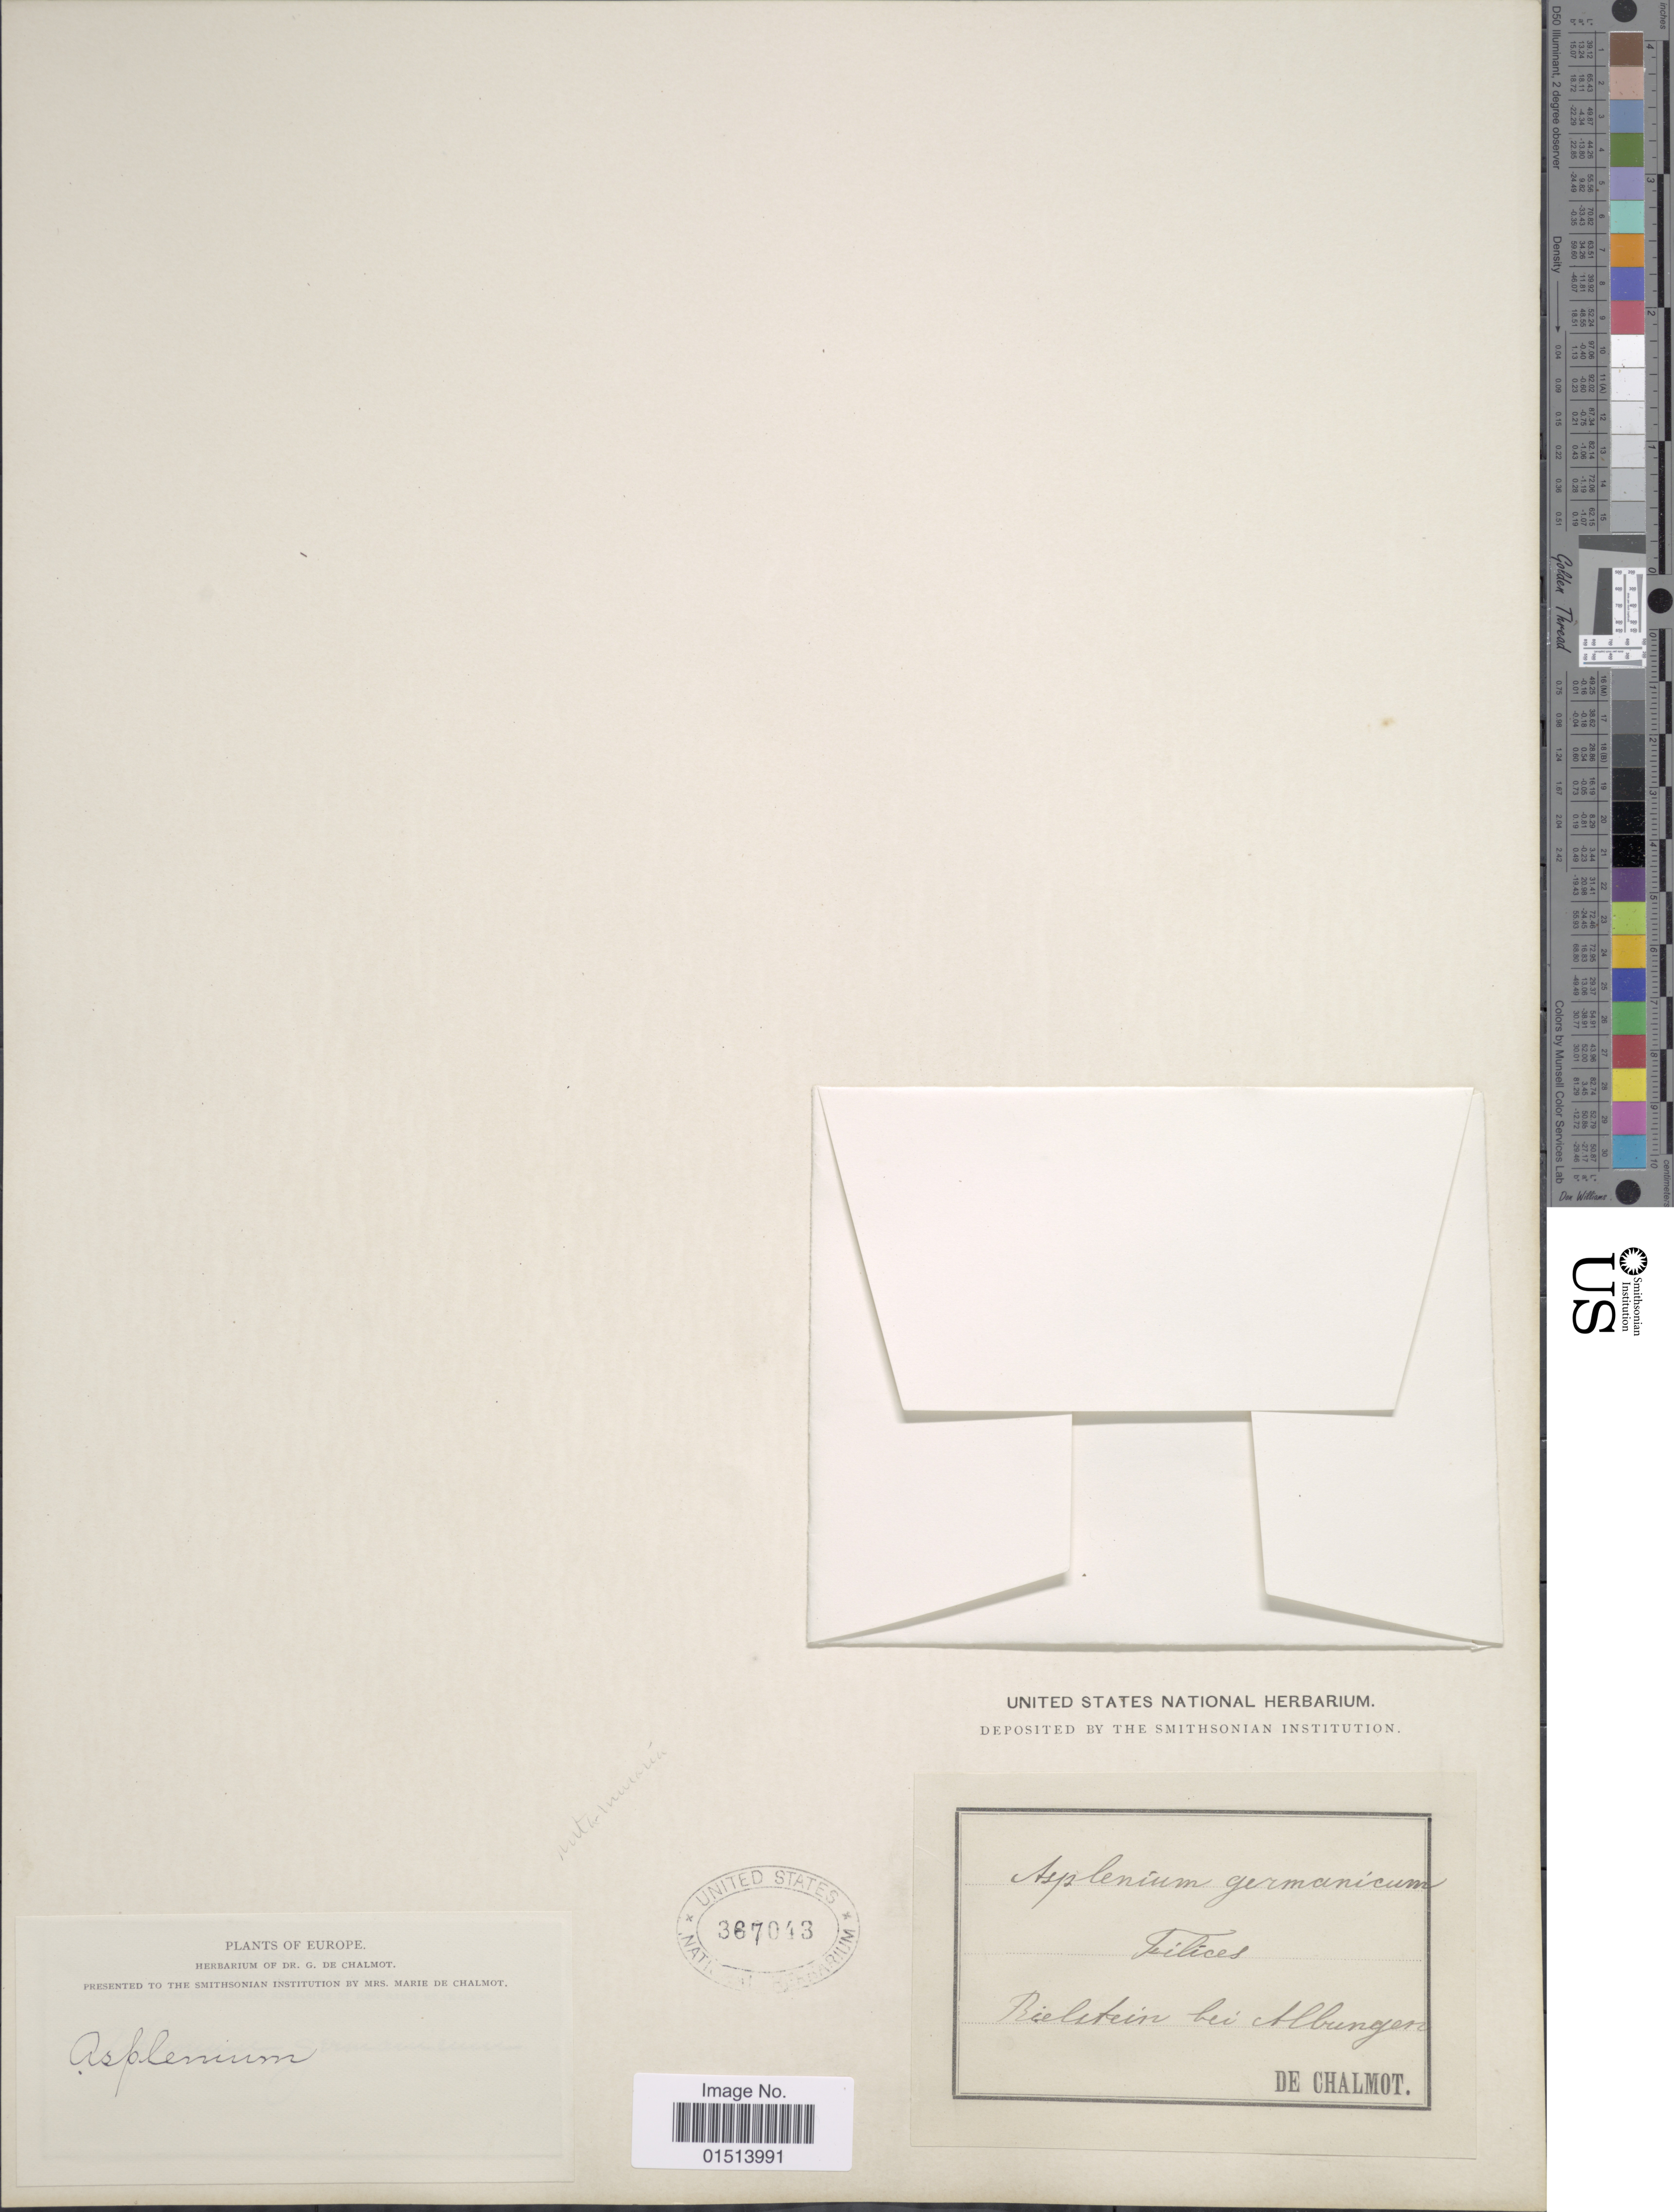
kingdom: Plantae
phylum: Tracheophyta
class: Polypodiopsida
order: Polypodiales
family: Aspleniaceae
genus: Asplenium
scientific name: Asplenium ruta-muraria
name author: L.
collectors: G. de Chalmot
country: Germany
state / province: Hesse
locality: Filices, Bieletein bei Albungen [interpreted]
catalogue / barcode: US 367043